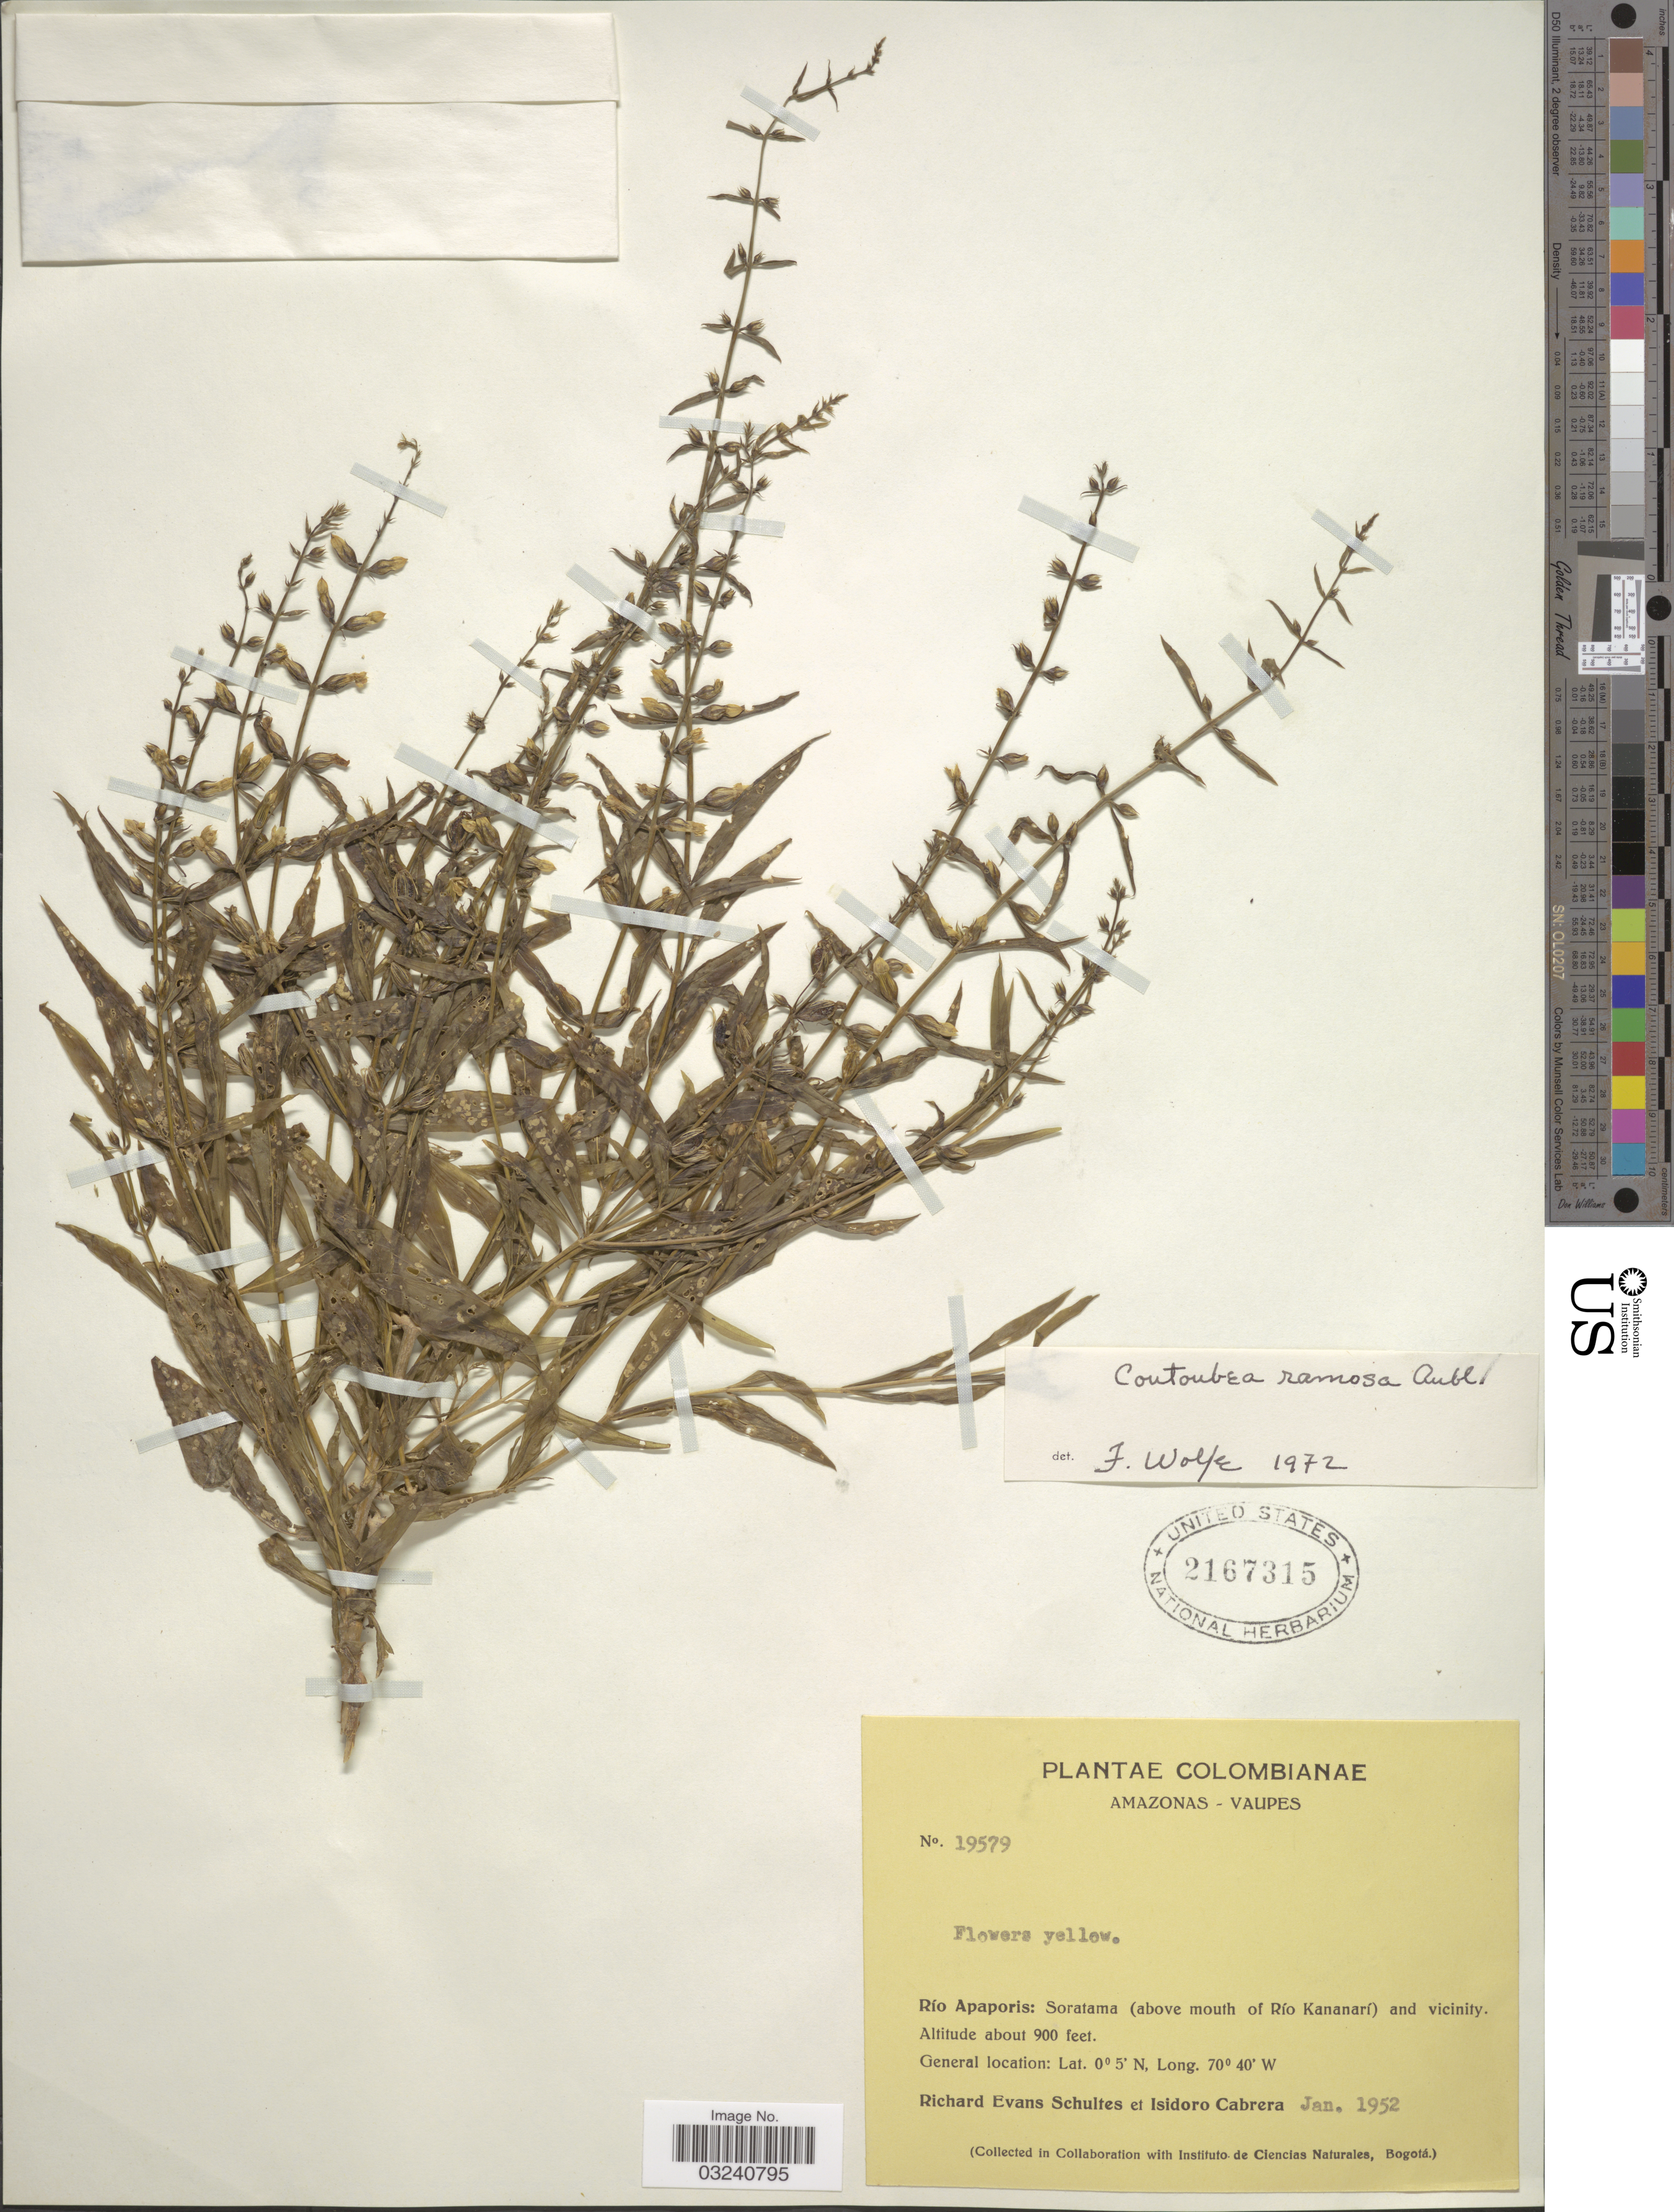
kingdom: Plantae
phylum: Tracheophyta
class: Magnoliopsida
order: Gentianales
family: Gentianaceae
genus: Coutoubea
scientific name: Coutoubea ramosa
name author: Aubl.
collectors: R. E. Schultes & I. Cabrera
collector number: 19579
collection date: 1952-01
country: Colombia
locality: Amazonas-Vaupes. Río Apaporis: Soratama (above mouth of Río Kananarí) and vicinity.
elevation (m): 274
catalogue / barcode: US 2167315